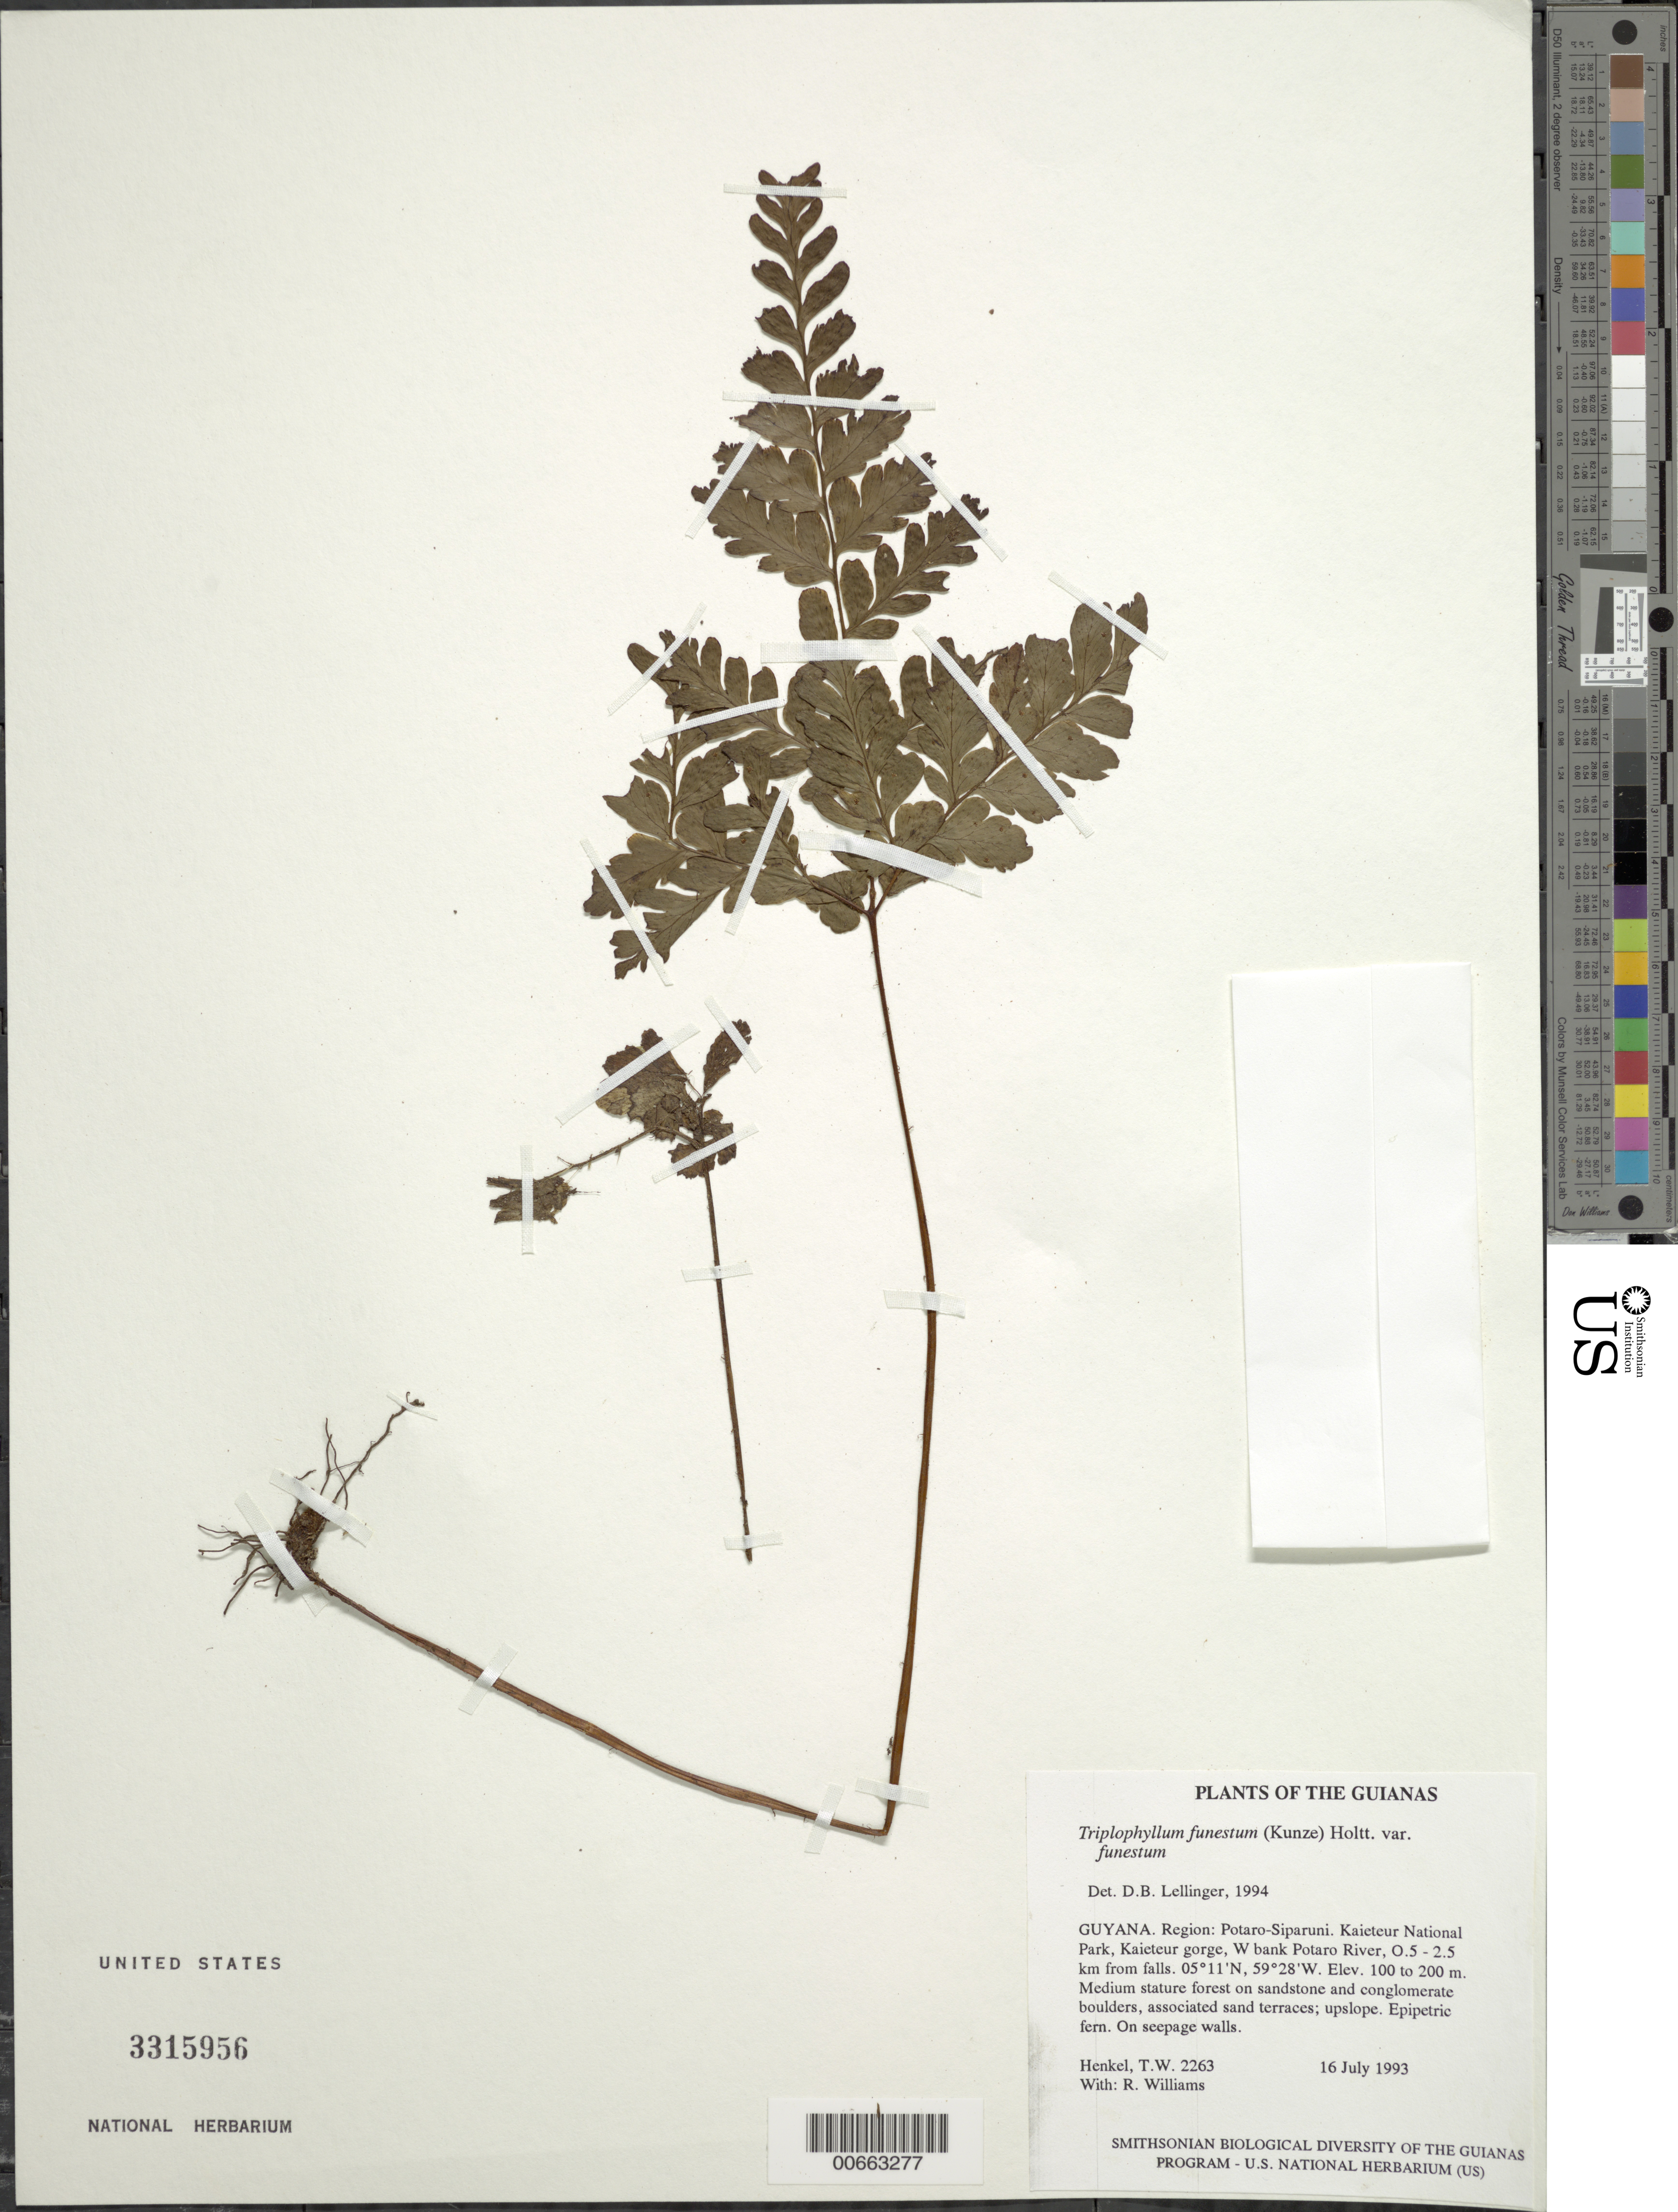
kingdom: Plantae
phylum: Tracheophyta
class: Polypodiopsida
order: Polypodiales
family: Tectariaceae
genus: Triplophyllum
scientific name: Triplophyllum funestum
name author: (Kunze) Holttum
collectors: T. Henkel & R. Williams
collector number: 2263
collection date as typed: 16 July 1993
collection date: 1993-07-16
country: Guyana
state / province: Potaro-Siparuni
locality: Kaieteur National Park, Kaieteur gorge, W bank Potaro R, O.5 - 2.5 km from falls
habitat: Medium stature forest on sandstone and conglomerate boulders, associated sand terraces; upslope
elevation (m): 100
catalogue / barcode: US 3315956